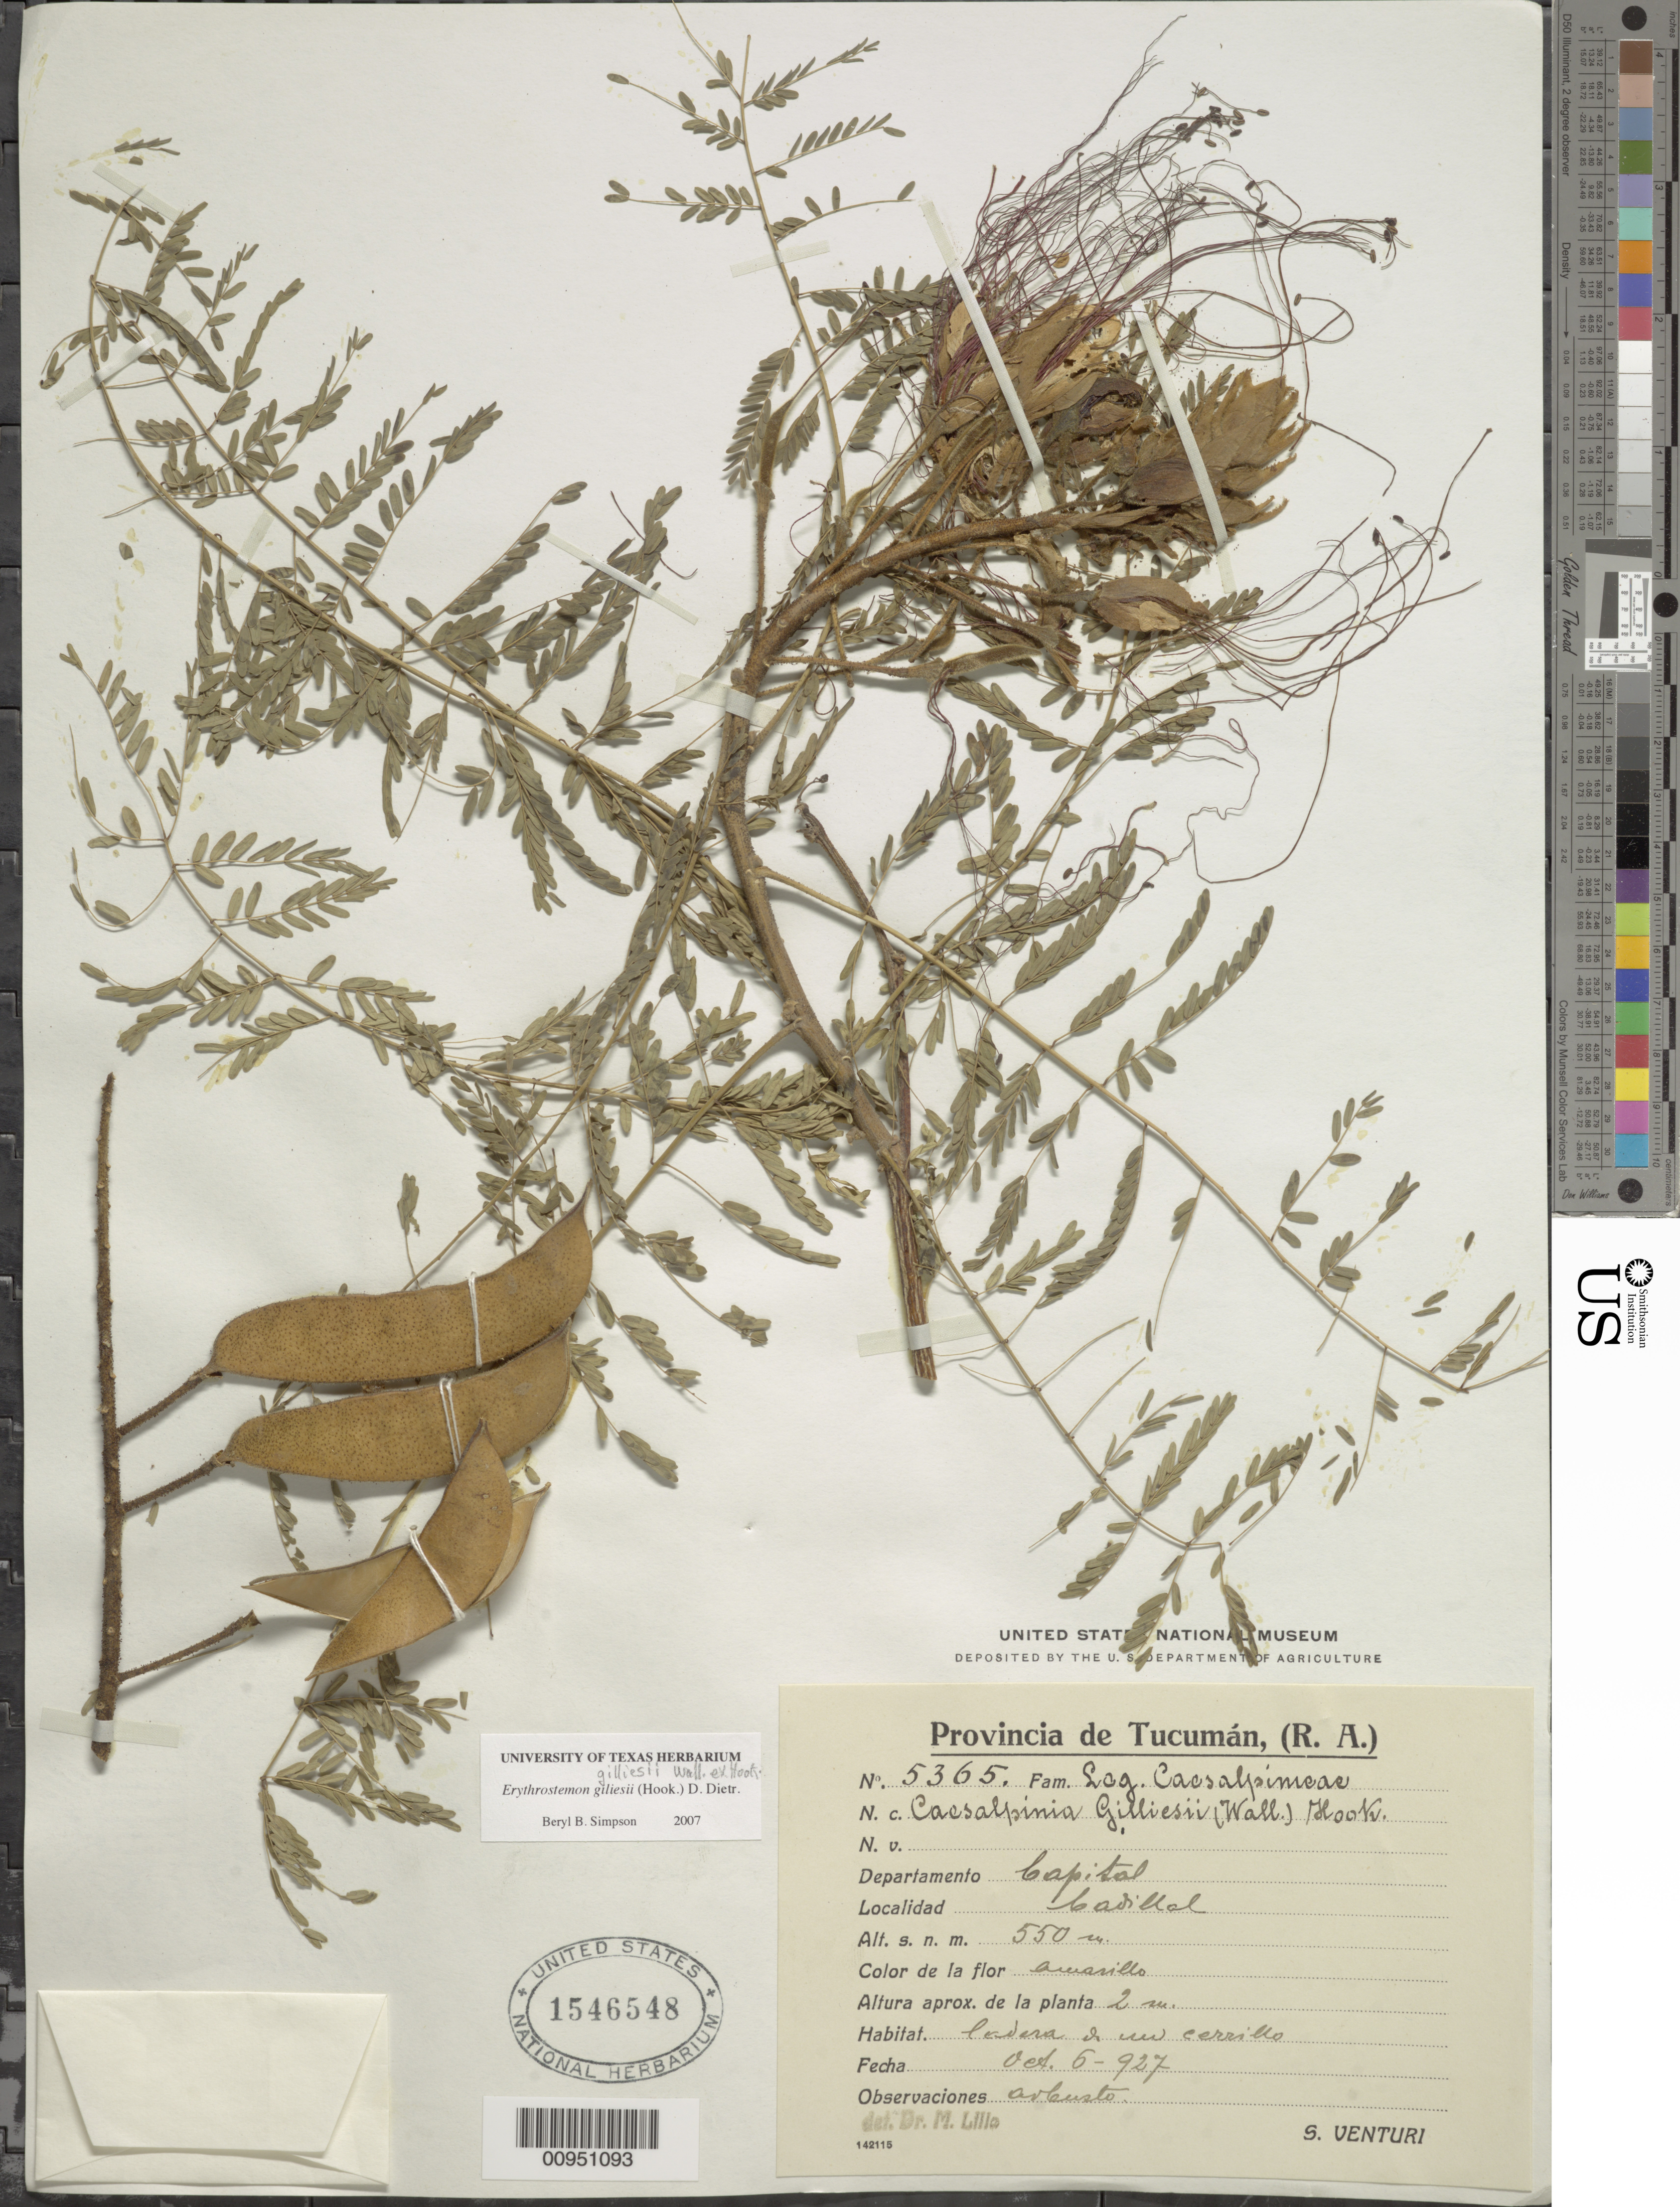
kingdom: Plantae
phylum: Tracheophyta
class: Magnoliopsida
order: Fabales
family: Fabaceae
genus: Erythrostemon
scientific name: Erythrostemon gilliesii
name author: (Hook.) Klotzsch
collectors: S. Venturi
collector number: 5365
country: Argentina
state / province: La Rioja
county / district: Capital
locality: Cadilbal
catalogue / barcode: US 1546548